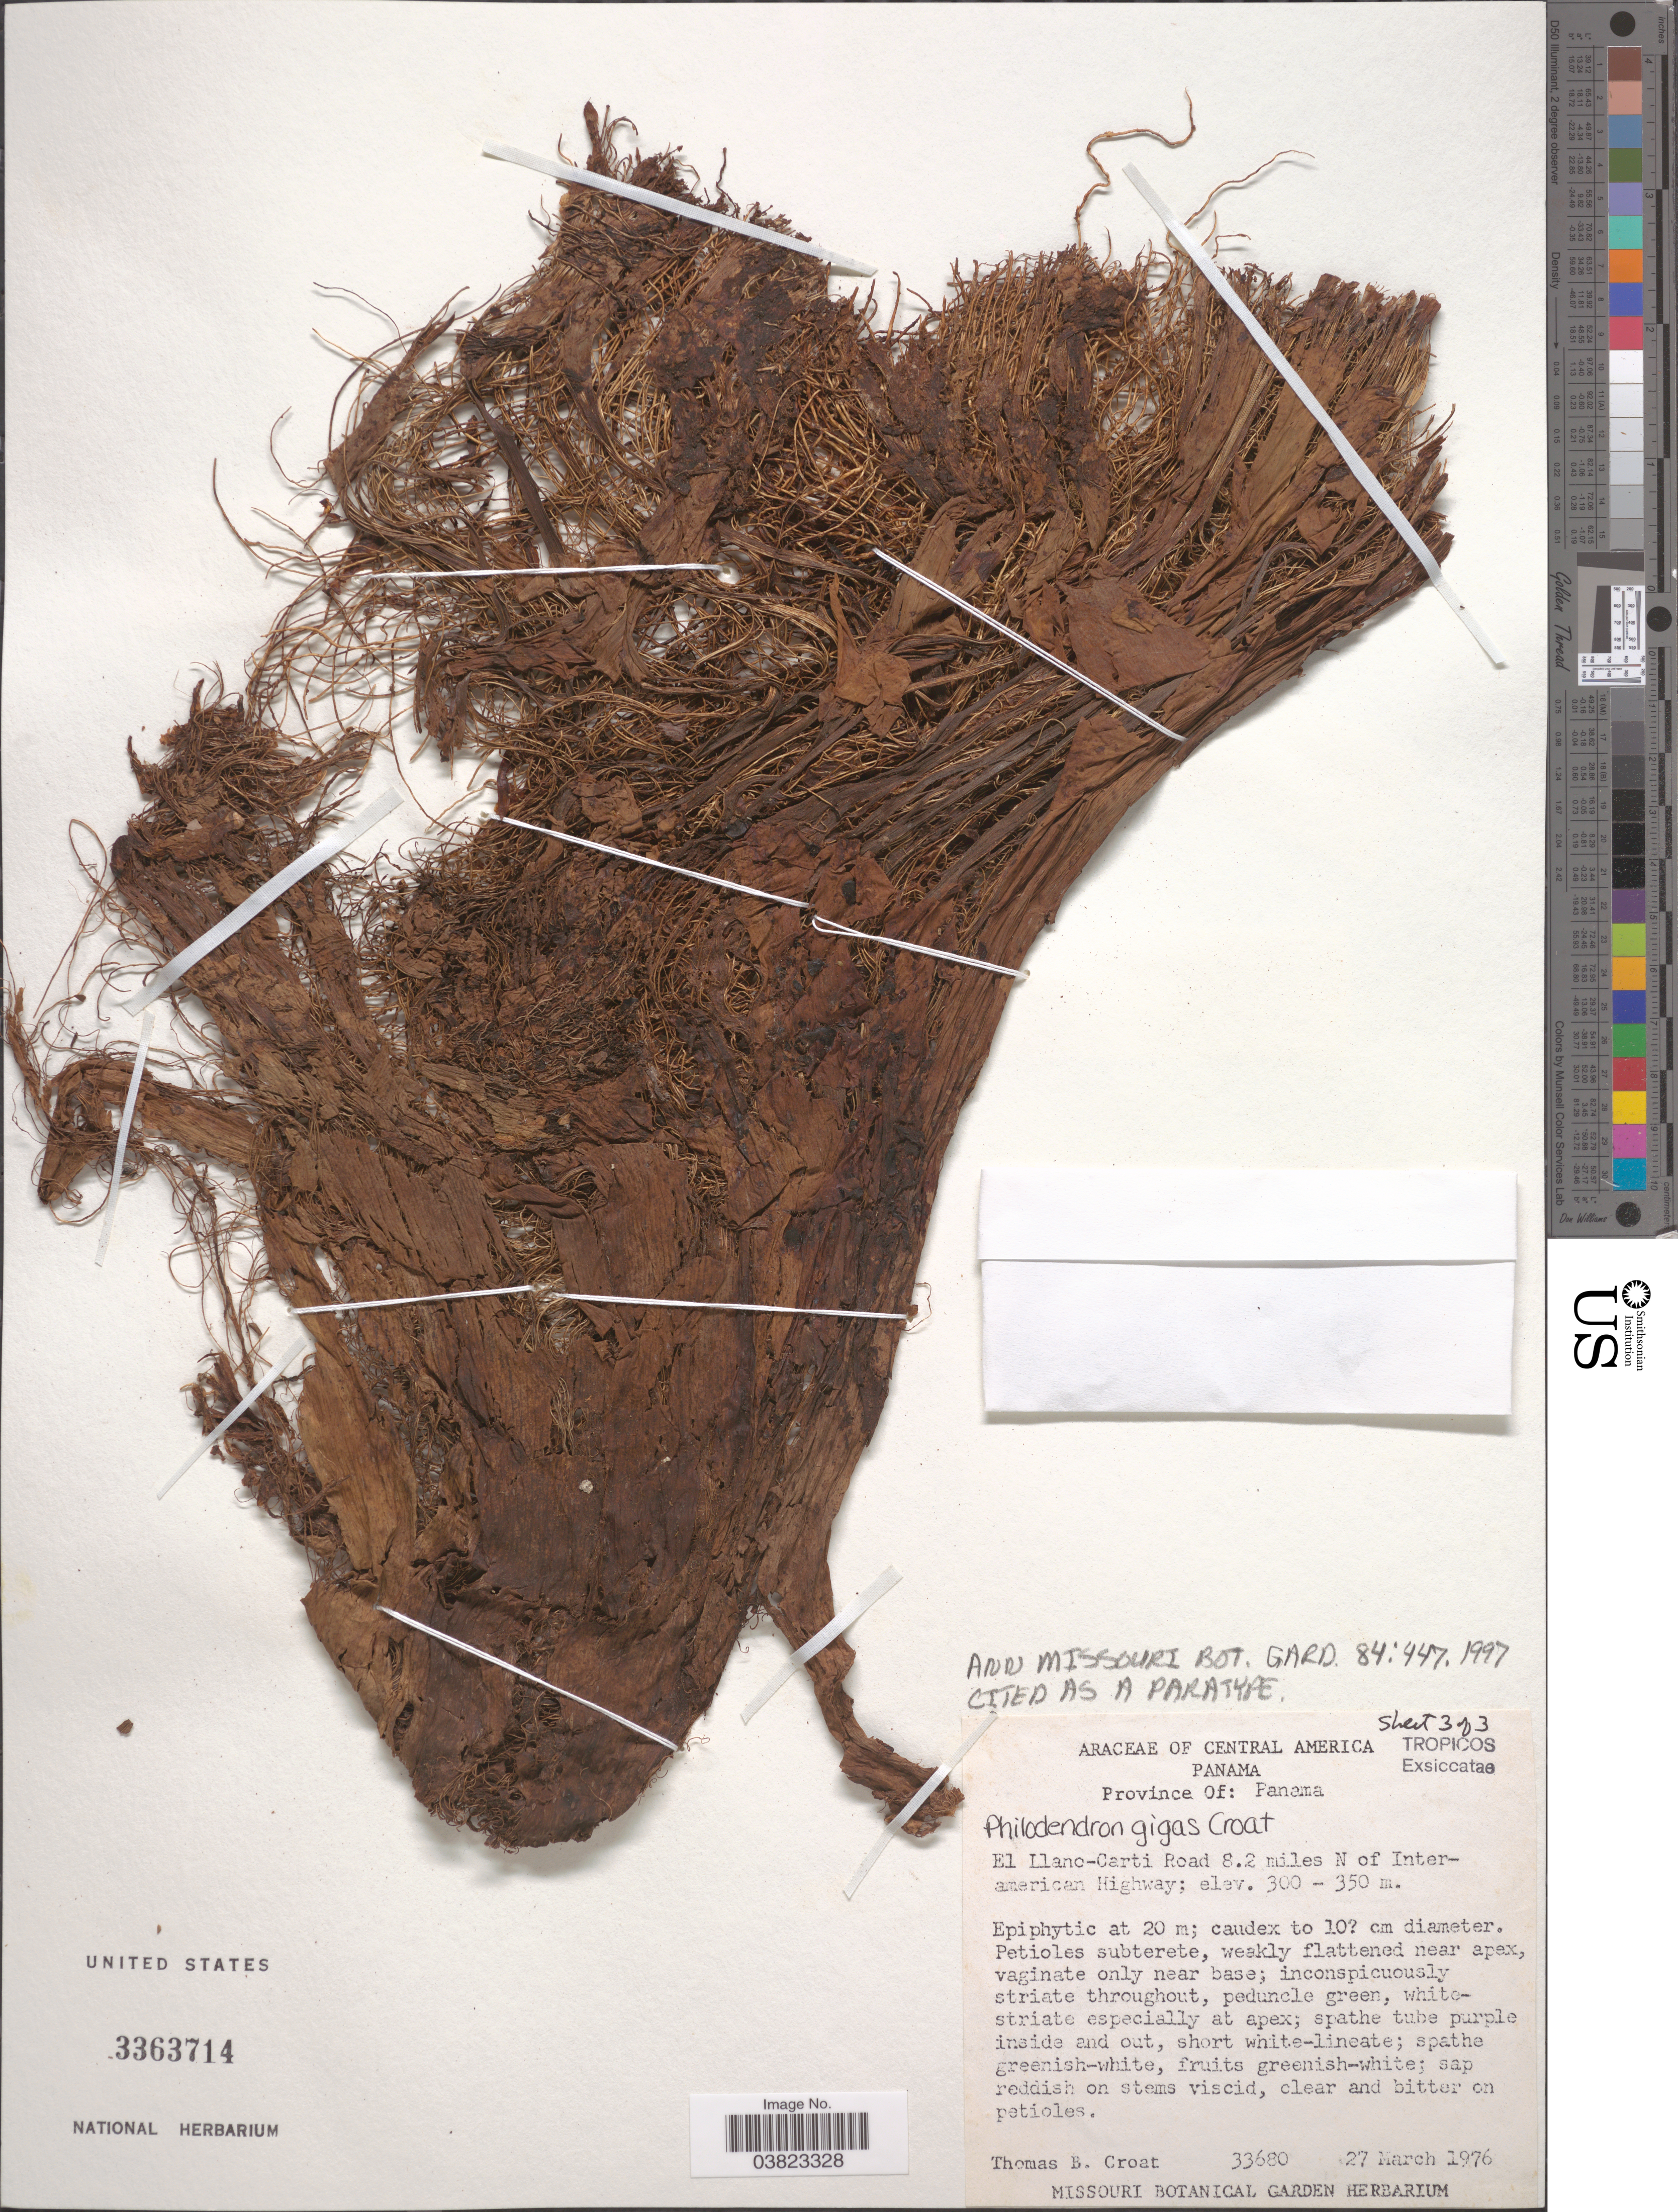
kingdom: Plantae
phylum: Tracheophyta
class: Liliopsida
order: Alismatales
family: Araceae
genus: Philodendron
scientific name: Philodendron gigas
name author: Croat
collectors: T. B. Croat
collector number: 33680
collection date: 1976-03-27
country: Panama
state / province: Panamá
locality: El Llano-Carti Road 8.2 miles N of Inter-american Highway.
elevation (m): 300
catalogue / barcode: US 3363714